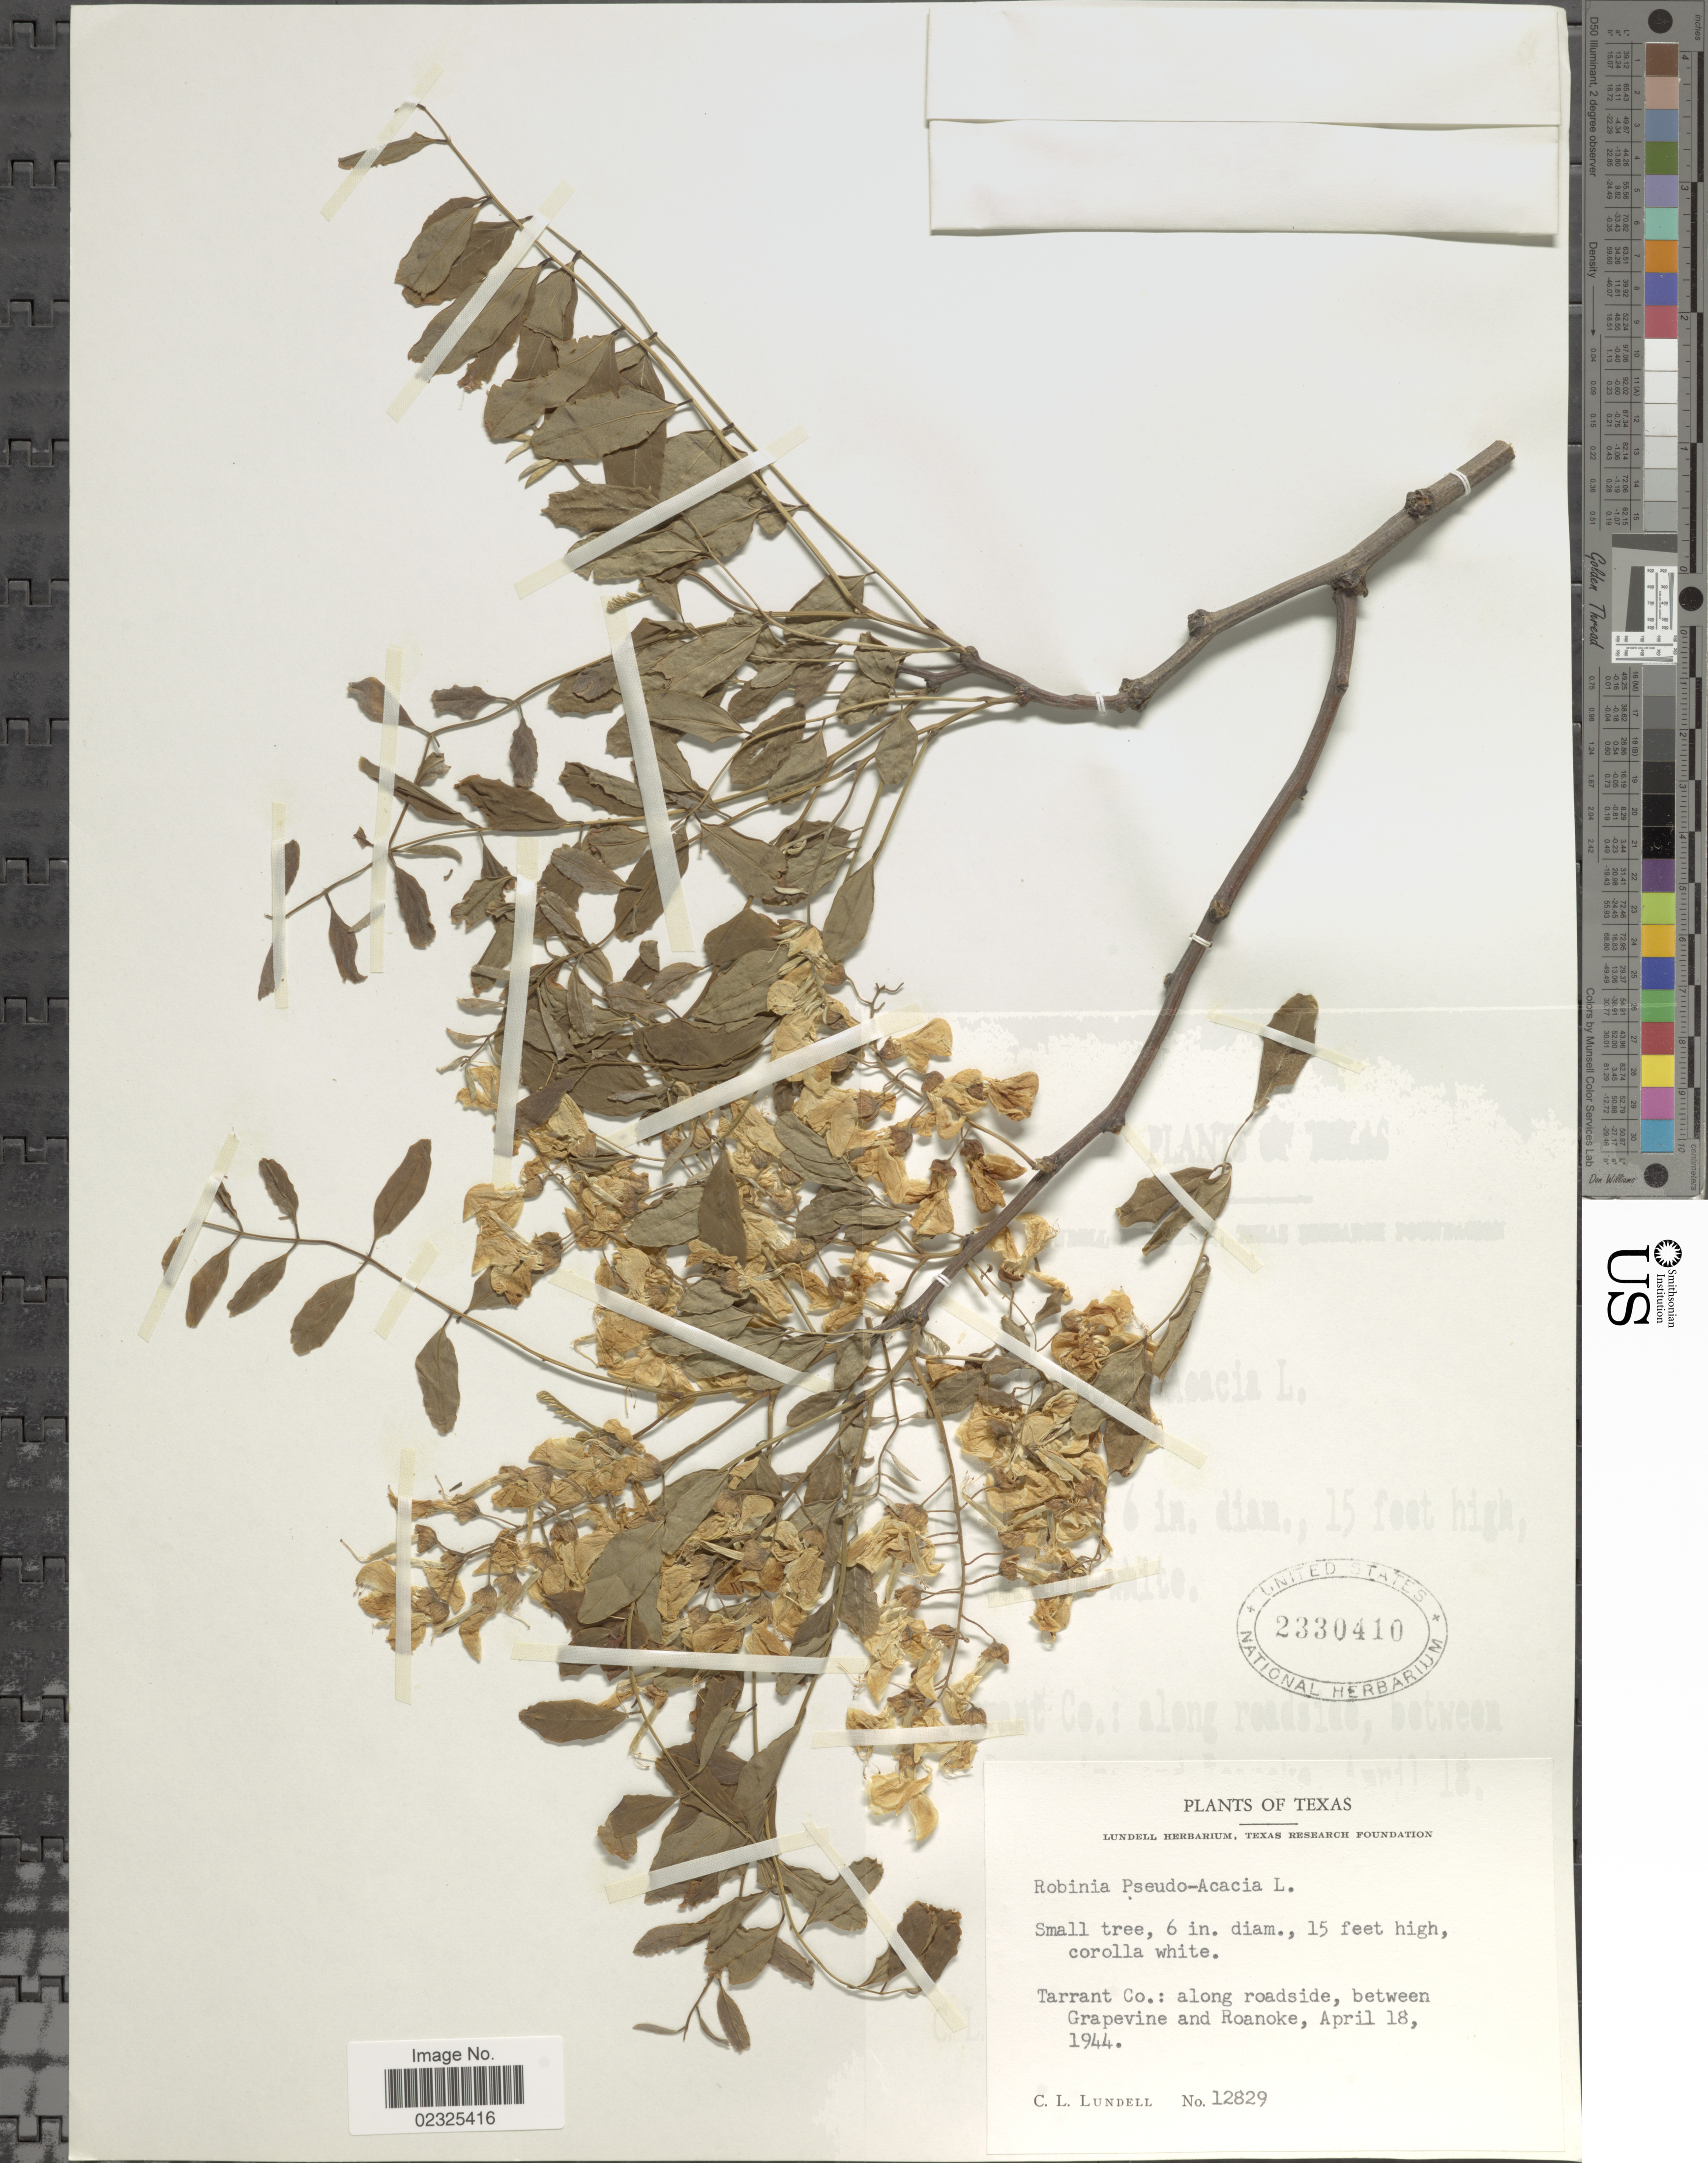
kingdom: Plantae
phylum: Tracheophyta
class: Magnoliopsida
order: Fabales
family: Fabaceae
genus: Robinia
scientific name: Robinia pseudoacacia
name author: L.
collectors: C. L. Lundell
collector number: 12829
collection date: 1944-04-18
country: United States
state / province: Texas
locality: Tarrant Co. along roadside, between Grapevine and Roanoke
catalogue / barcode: US 2330410